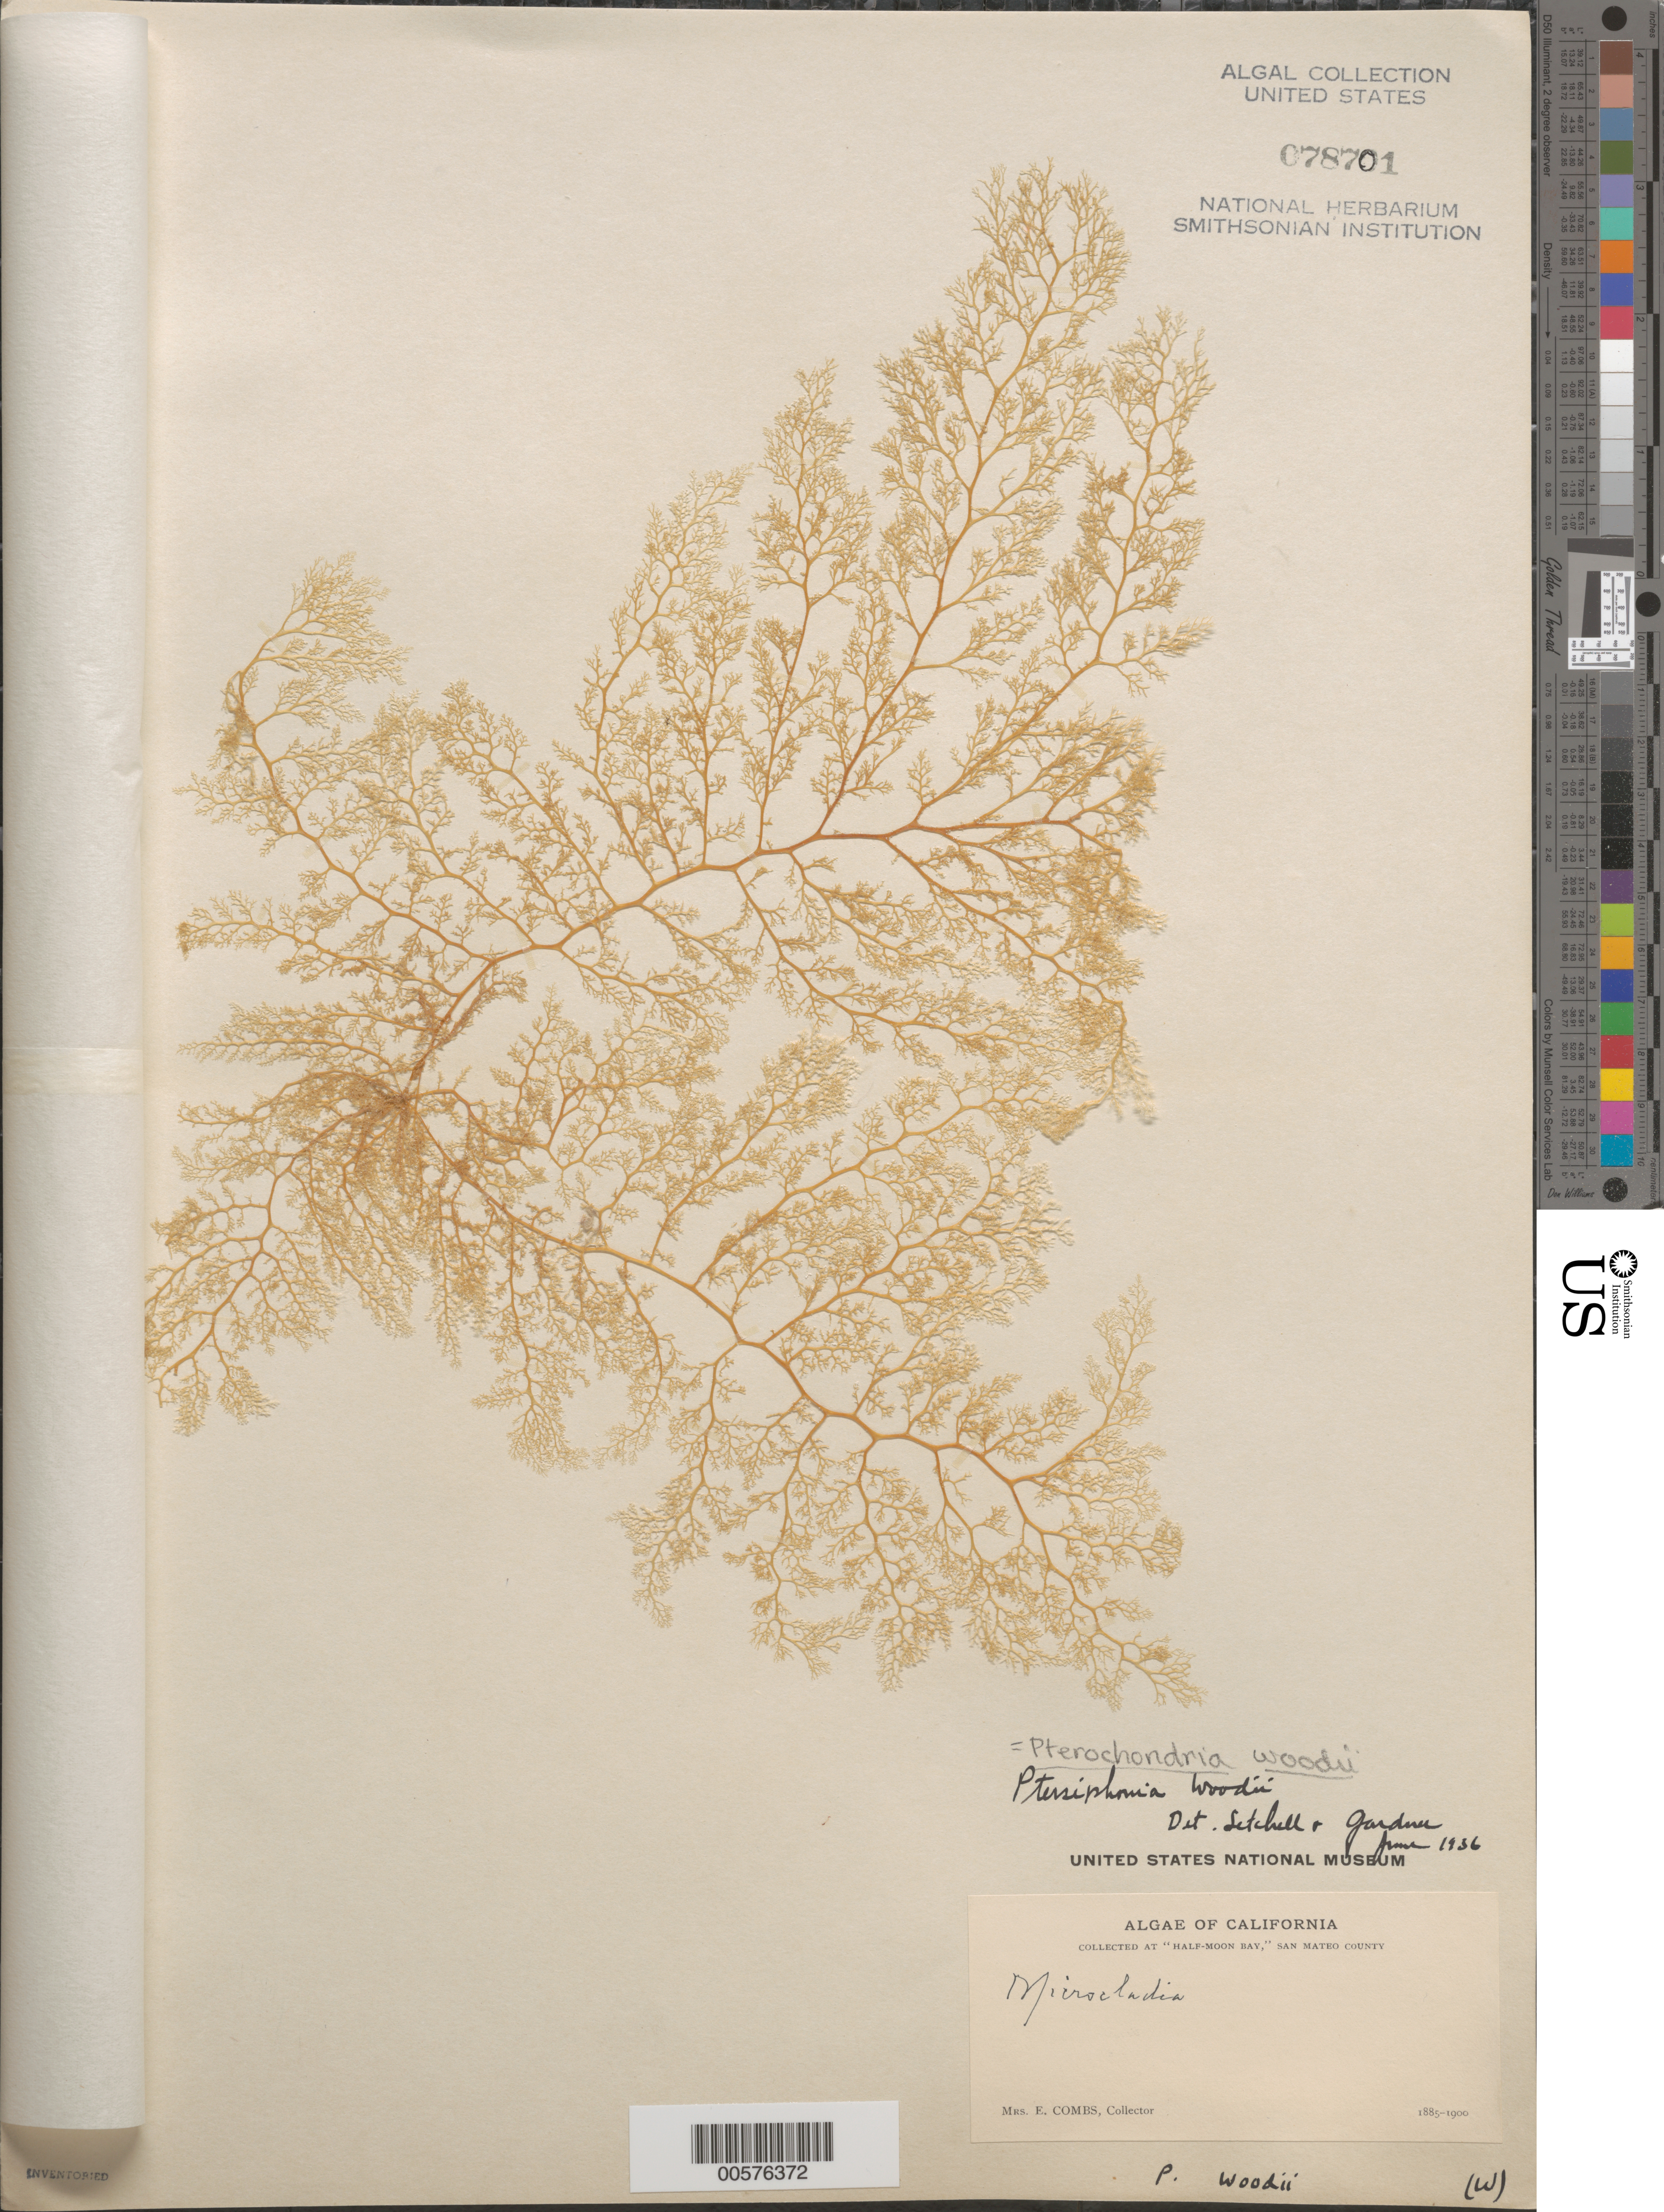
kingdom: Plantae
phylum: Rhodophyta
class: Florideophyceae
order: Ceramiales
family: Rhodomelaceae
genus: Pterochondria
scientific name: Pterochondria woodii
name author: (Harv.) Hollenb.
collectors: Mrs. E. Combs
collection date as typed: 1885 to -- --- 1900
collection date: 1885/1900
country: United States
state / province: California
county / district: San Mateo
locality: Half Moon Bay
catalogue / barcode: US 78701